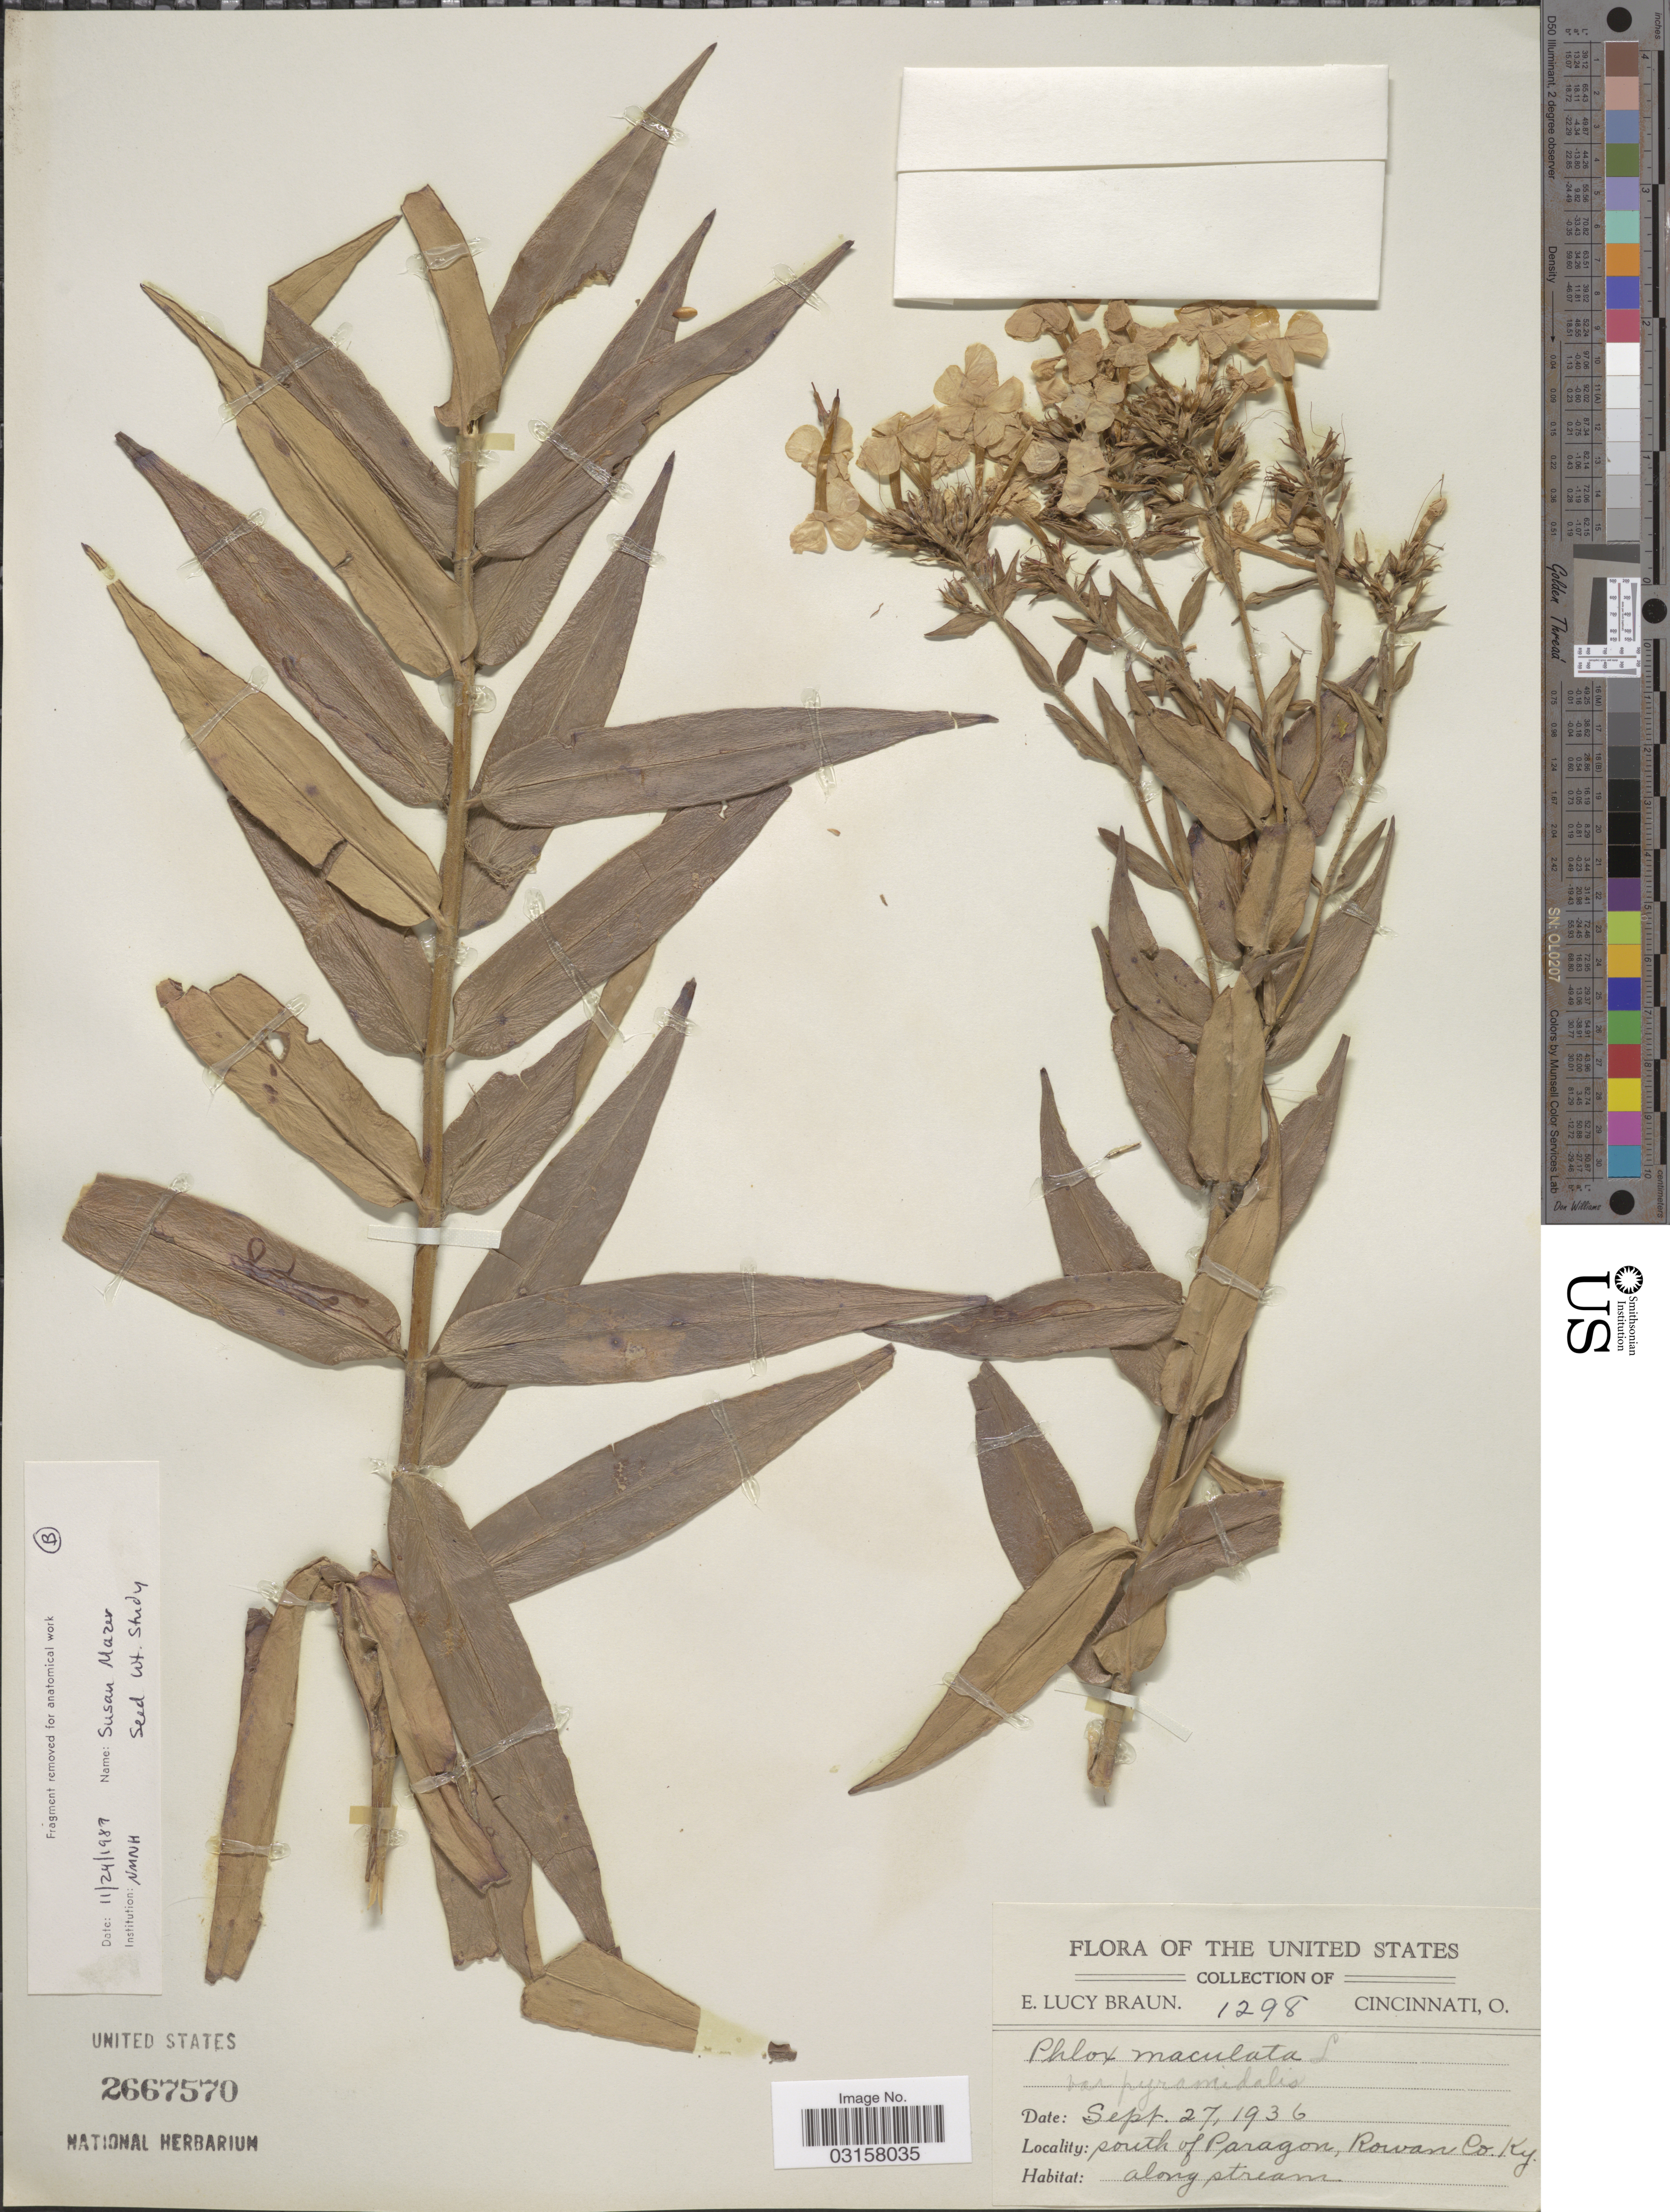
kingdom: Plantae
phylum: Tracheophyta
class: Magnoliopsida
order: Ericales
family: Polemoniaceae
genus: Phlox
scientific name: Phlox maculata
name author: L.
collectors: E. L. Braun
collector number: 1298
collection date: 1936-09-27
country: United States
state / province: Kentucky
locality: South of Paragon, Rowan Co.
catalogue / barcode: US 2667570